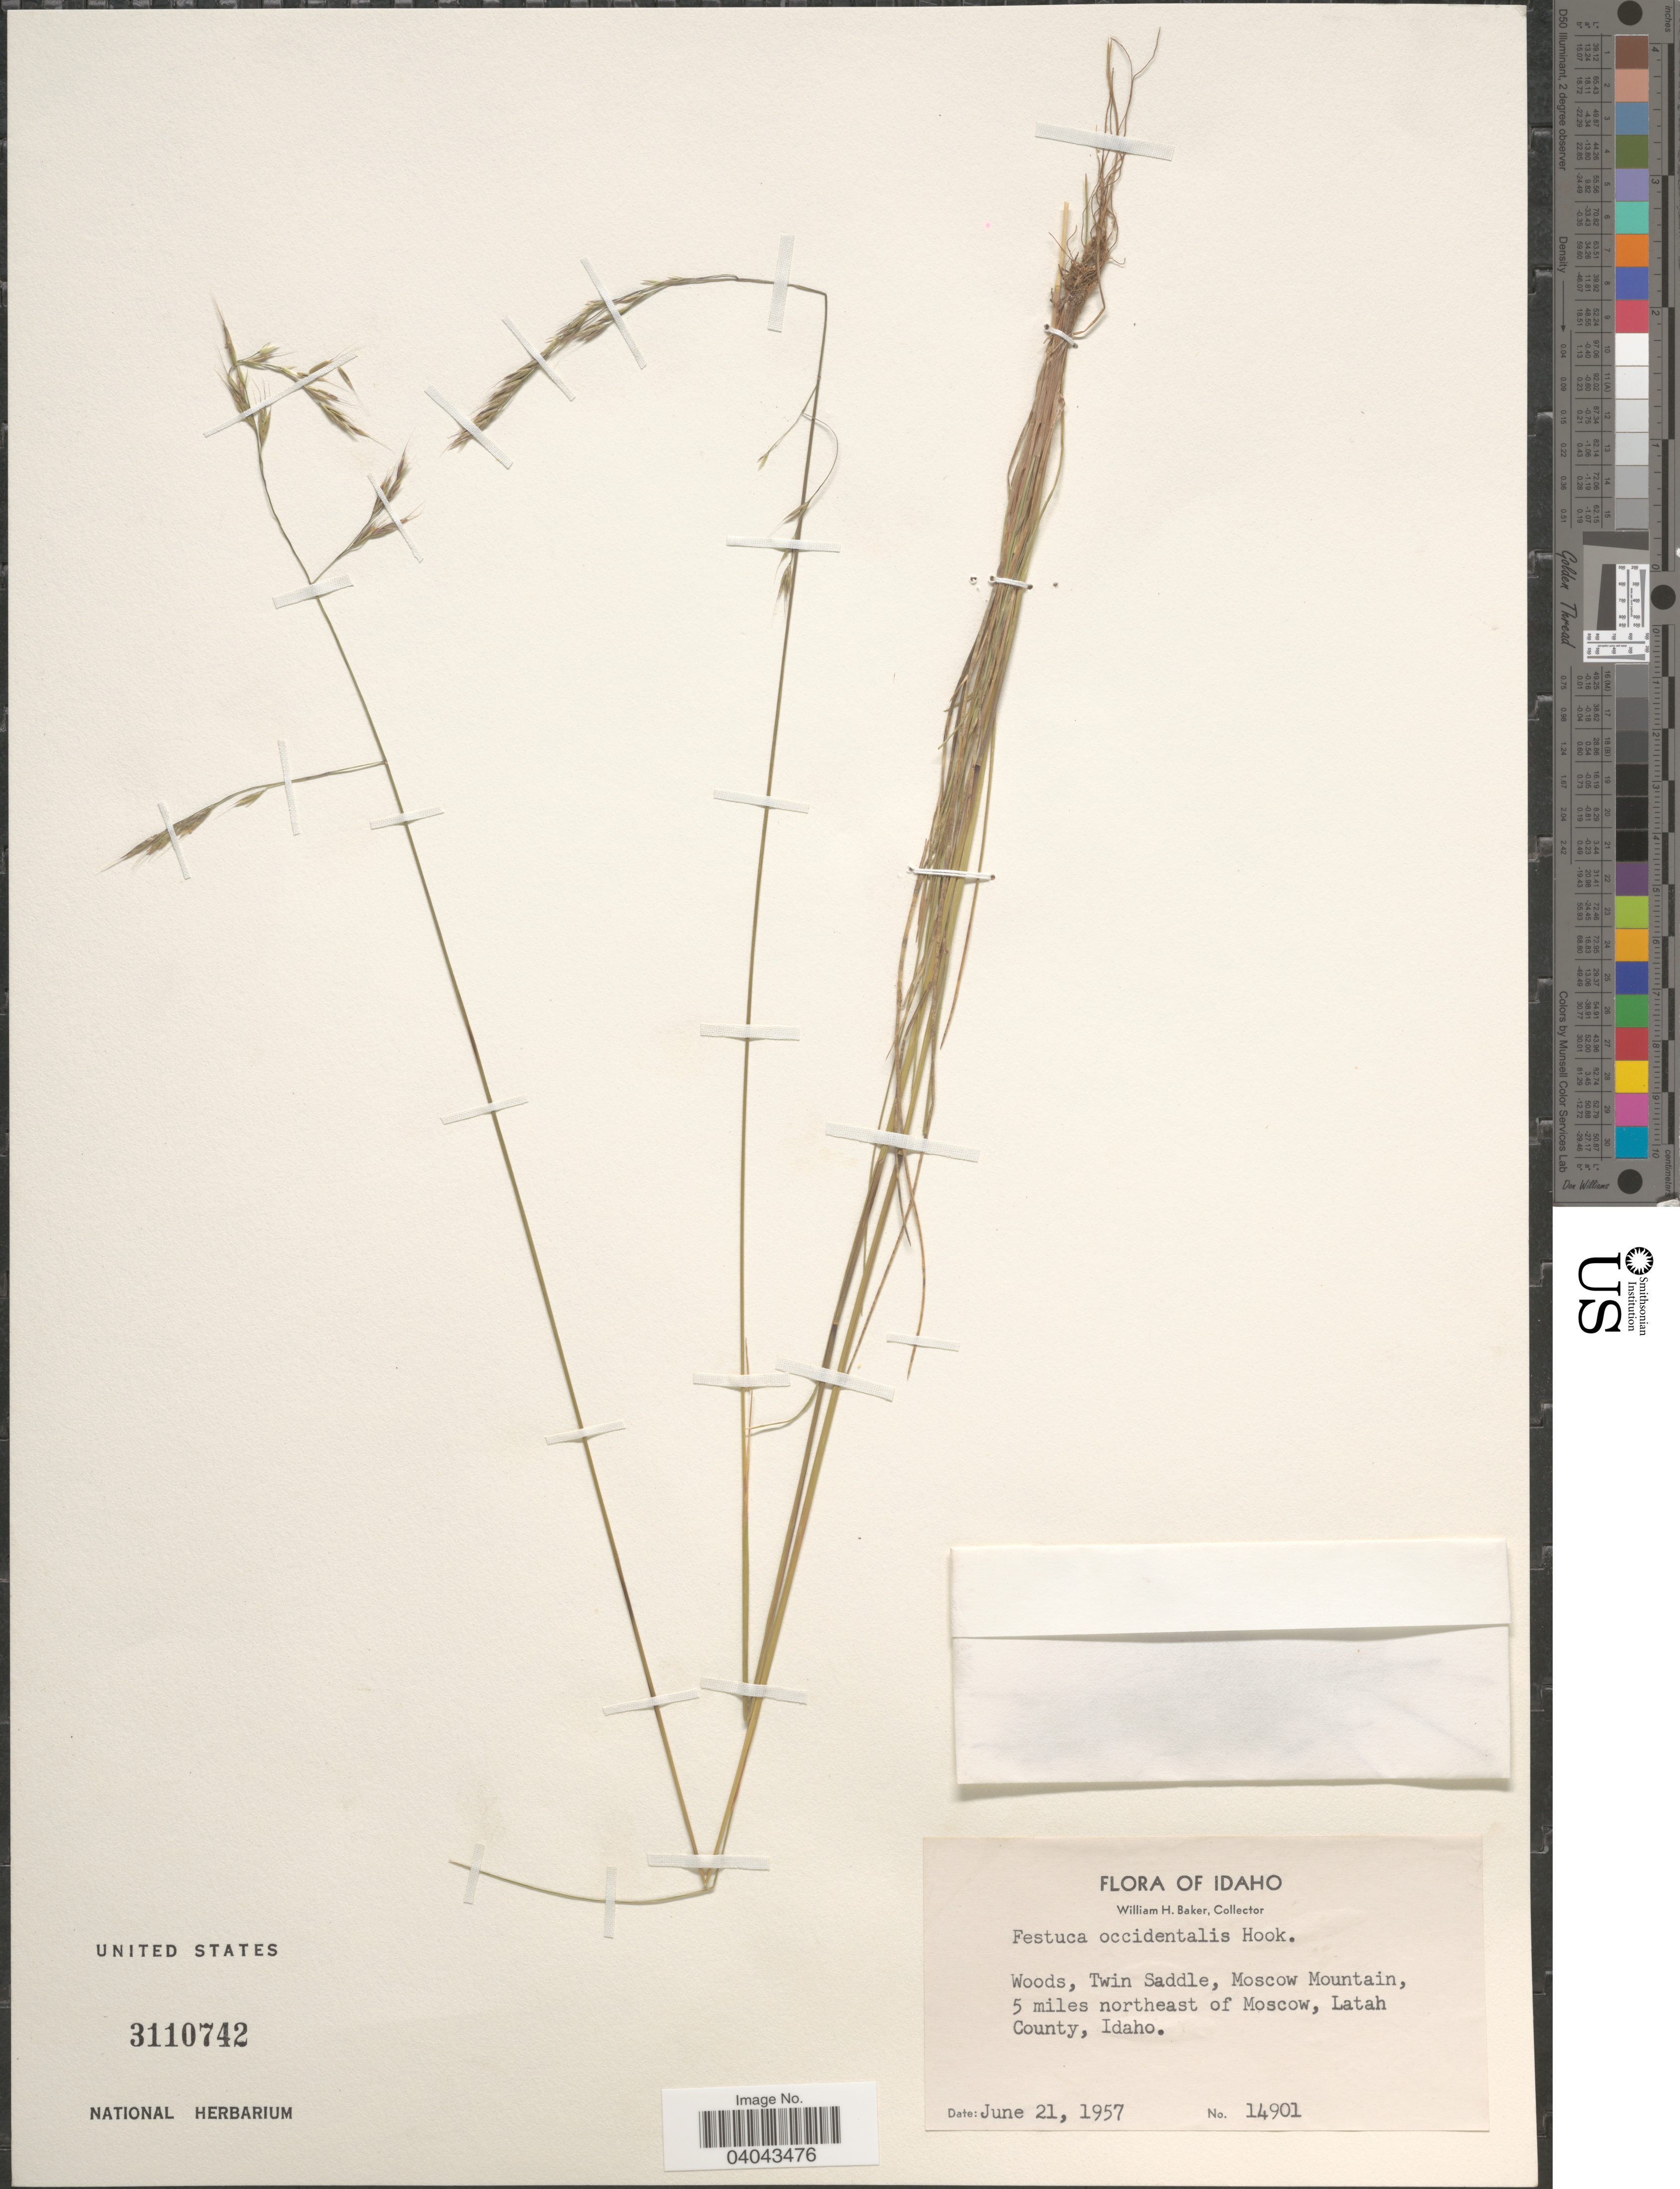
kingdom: Plantae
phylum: Tracheophyta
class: Liliopsida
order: Poales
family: Poaceae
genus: Festuca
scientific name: Festuca occidentalis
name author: Hook.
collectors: W. H. Baker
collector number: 14901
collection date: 1957-06-21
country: United States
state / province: Idaho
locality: Woods, Twin Saddle, Moscow Mountain, 5 miles northeast of Moscow, Latah County.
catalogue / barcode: US 3110742